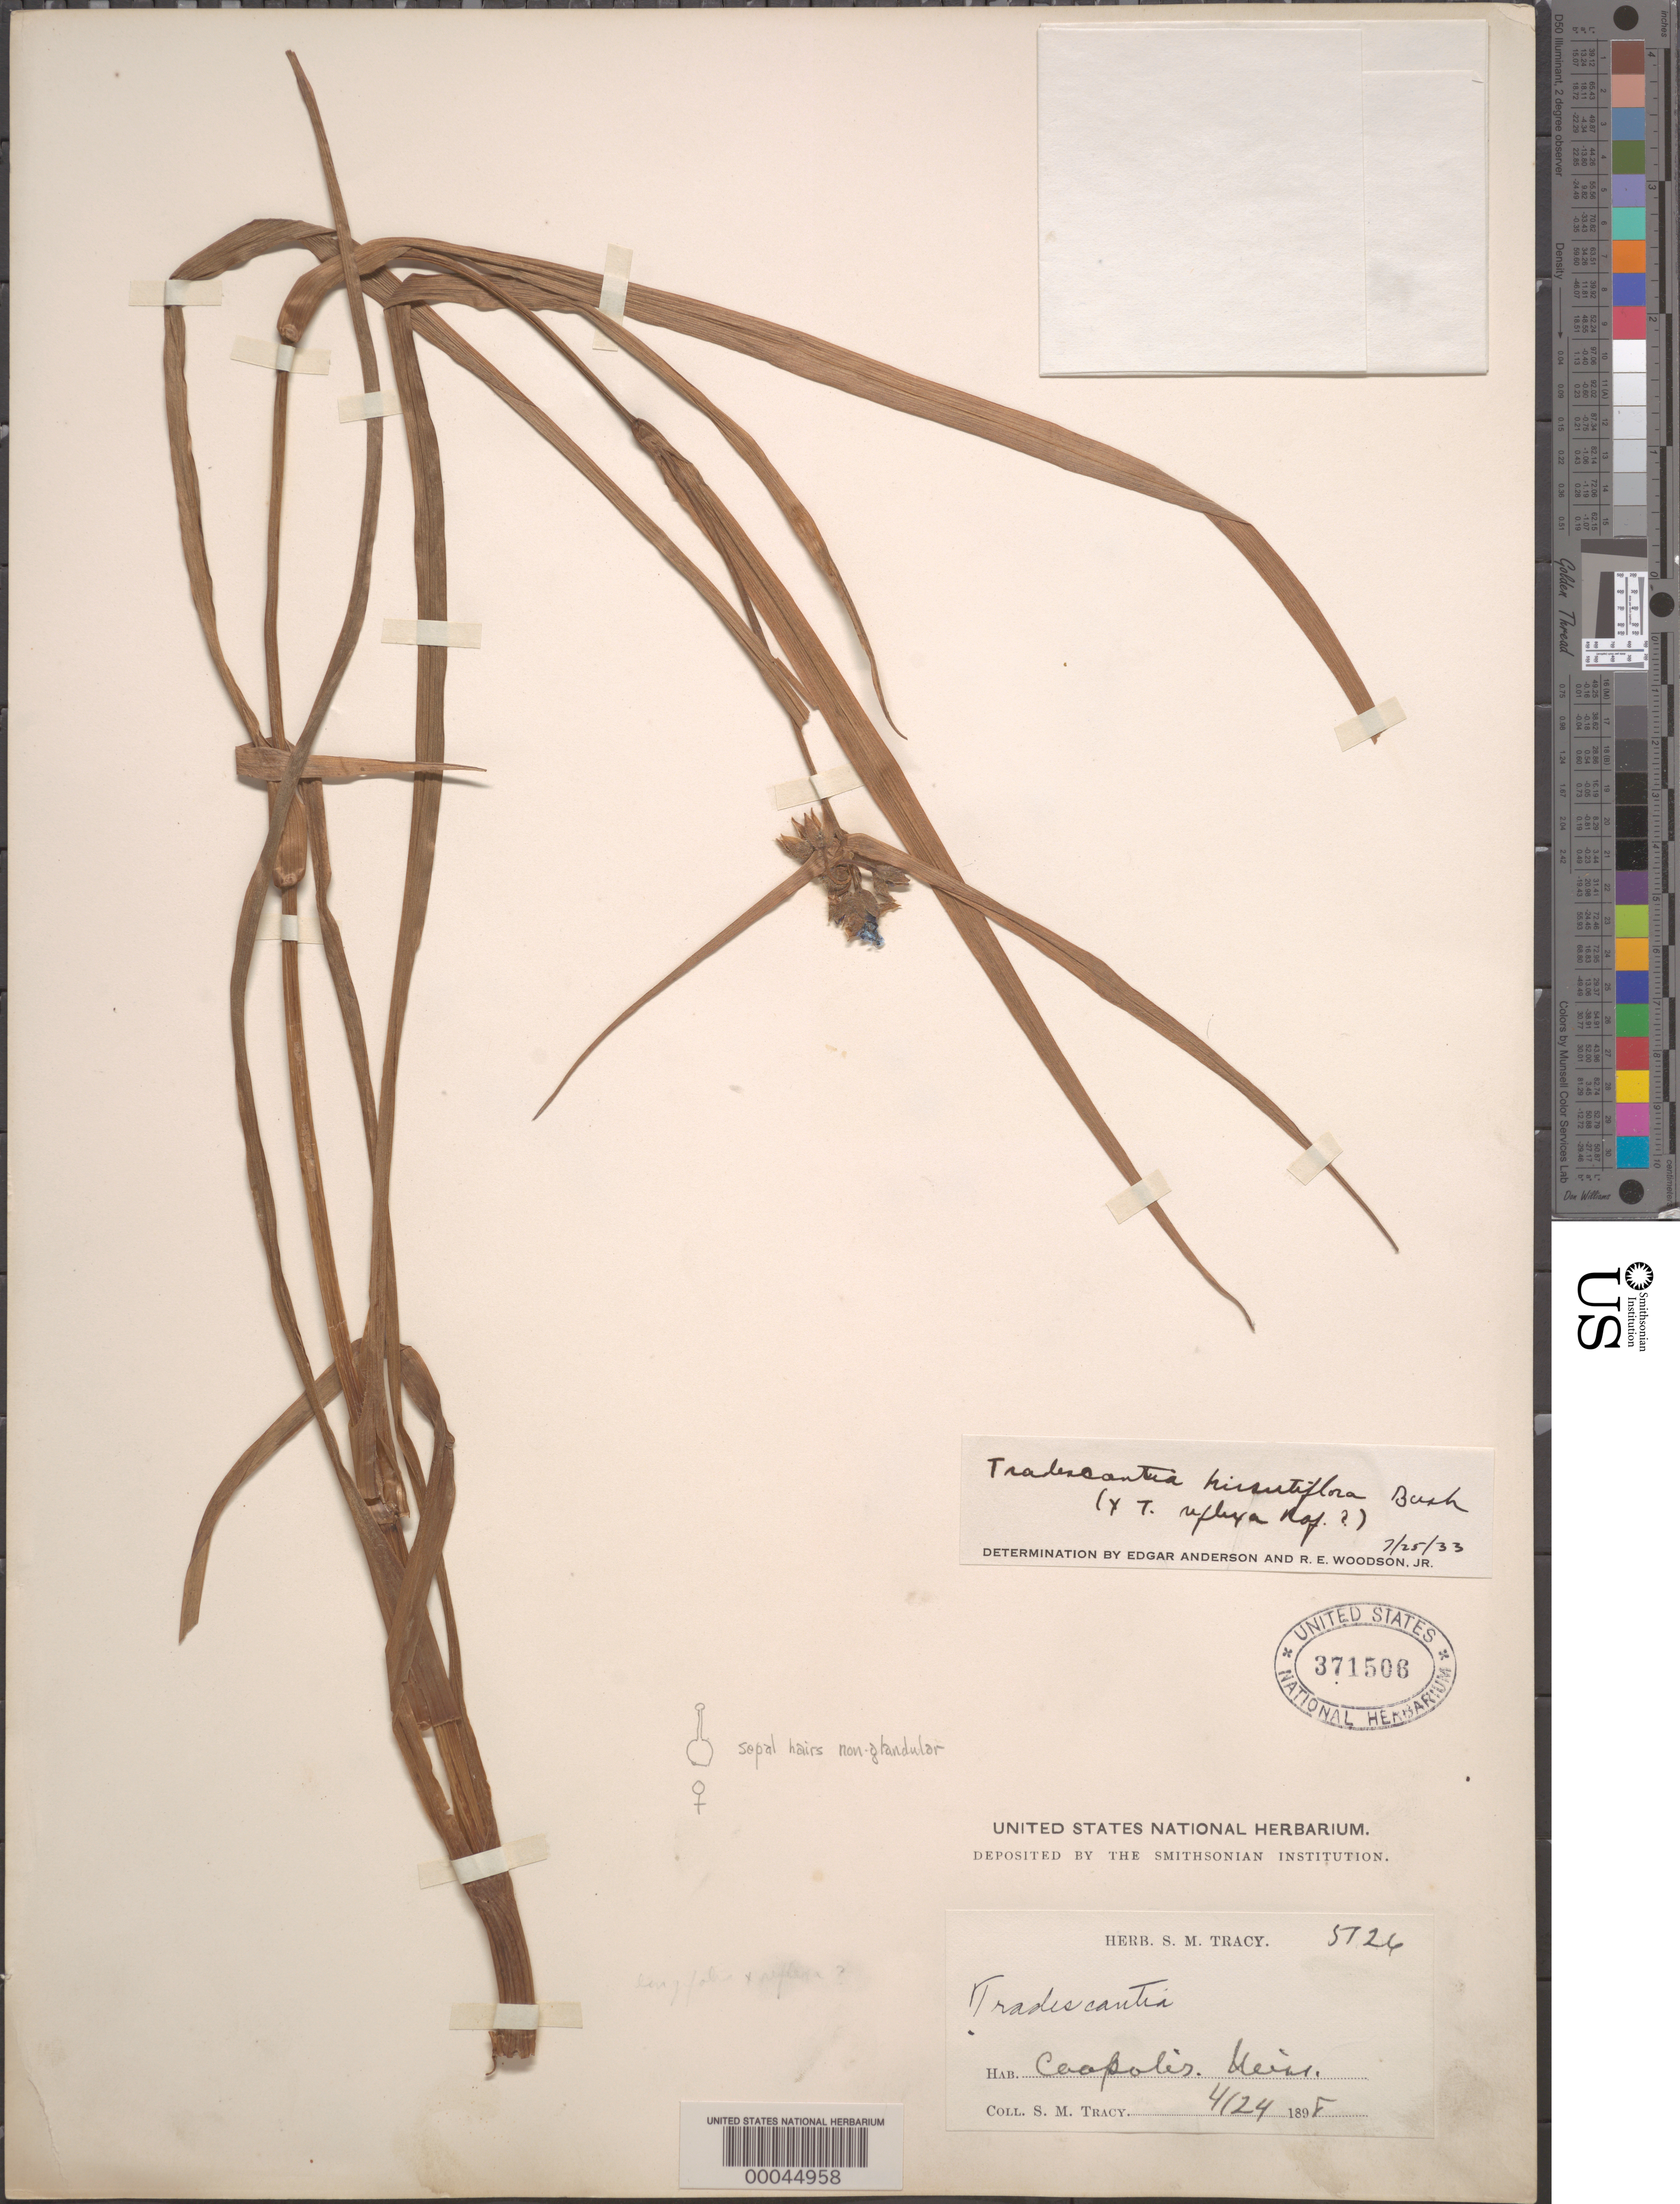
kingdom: Plantae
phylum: Tracheophyta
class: Liliopsida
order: Commelinales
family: Commelinaceae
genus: Tradescantia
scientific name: Tradescantia ohiensis x T. hirsutiflora Bush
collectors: S. M. Tracy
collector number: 5126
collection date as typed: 24 Apr 1898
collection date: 1898-04-24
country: United States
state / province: Minnesota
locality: Caapolis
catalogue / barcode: US 371506